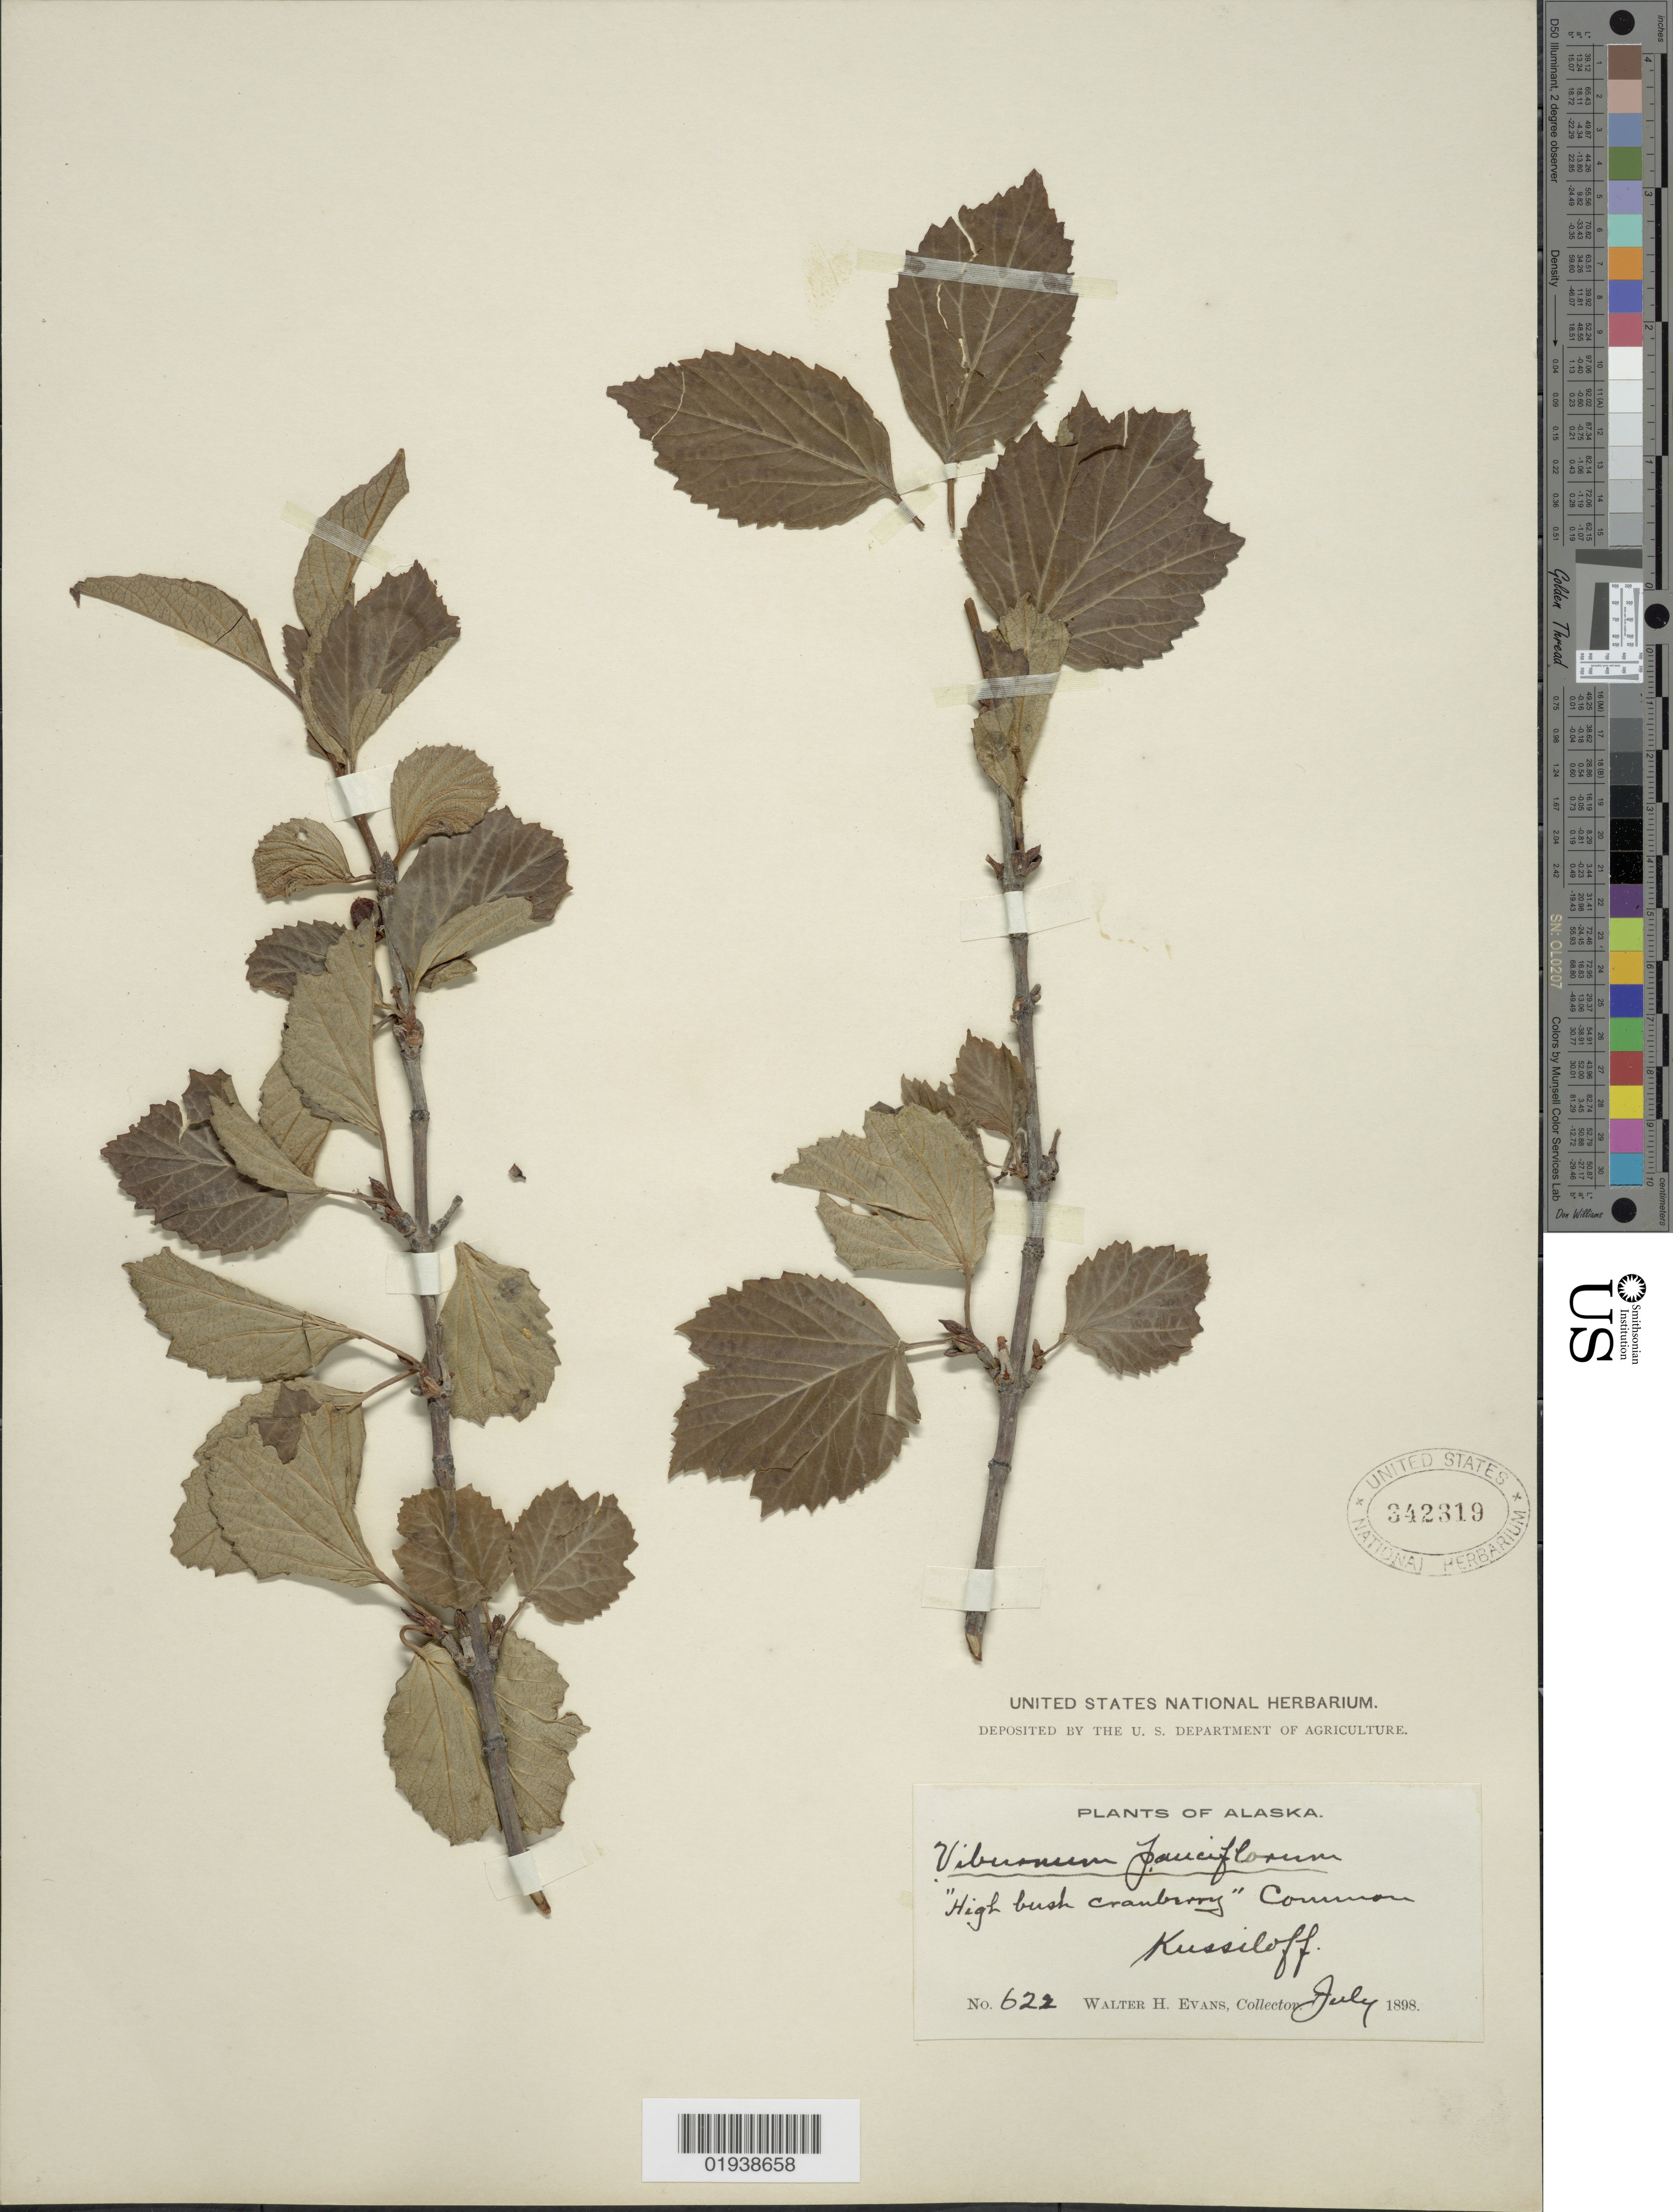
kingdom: Plantae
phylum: Tracheophyta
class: Magnoliopsida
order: Dipsacales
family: Viburnaceae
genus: Viburnum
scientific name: Viburnum edule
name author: (Michx.) Raf.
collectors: W. H. Evans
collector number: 622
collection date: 1898-07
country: United States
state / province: Alaska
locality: Kussiloff.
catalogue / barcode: US 342319